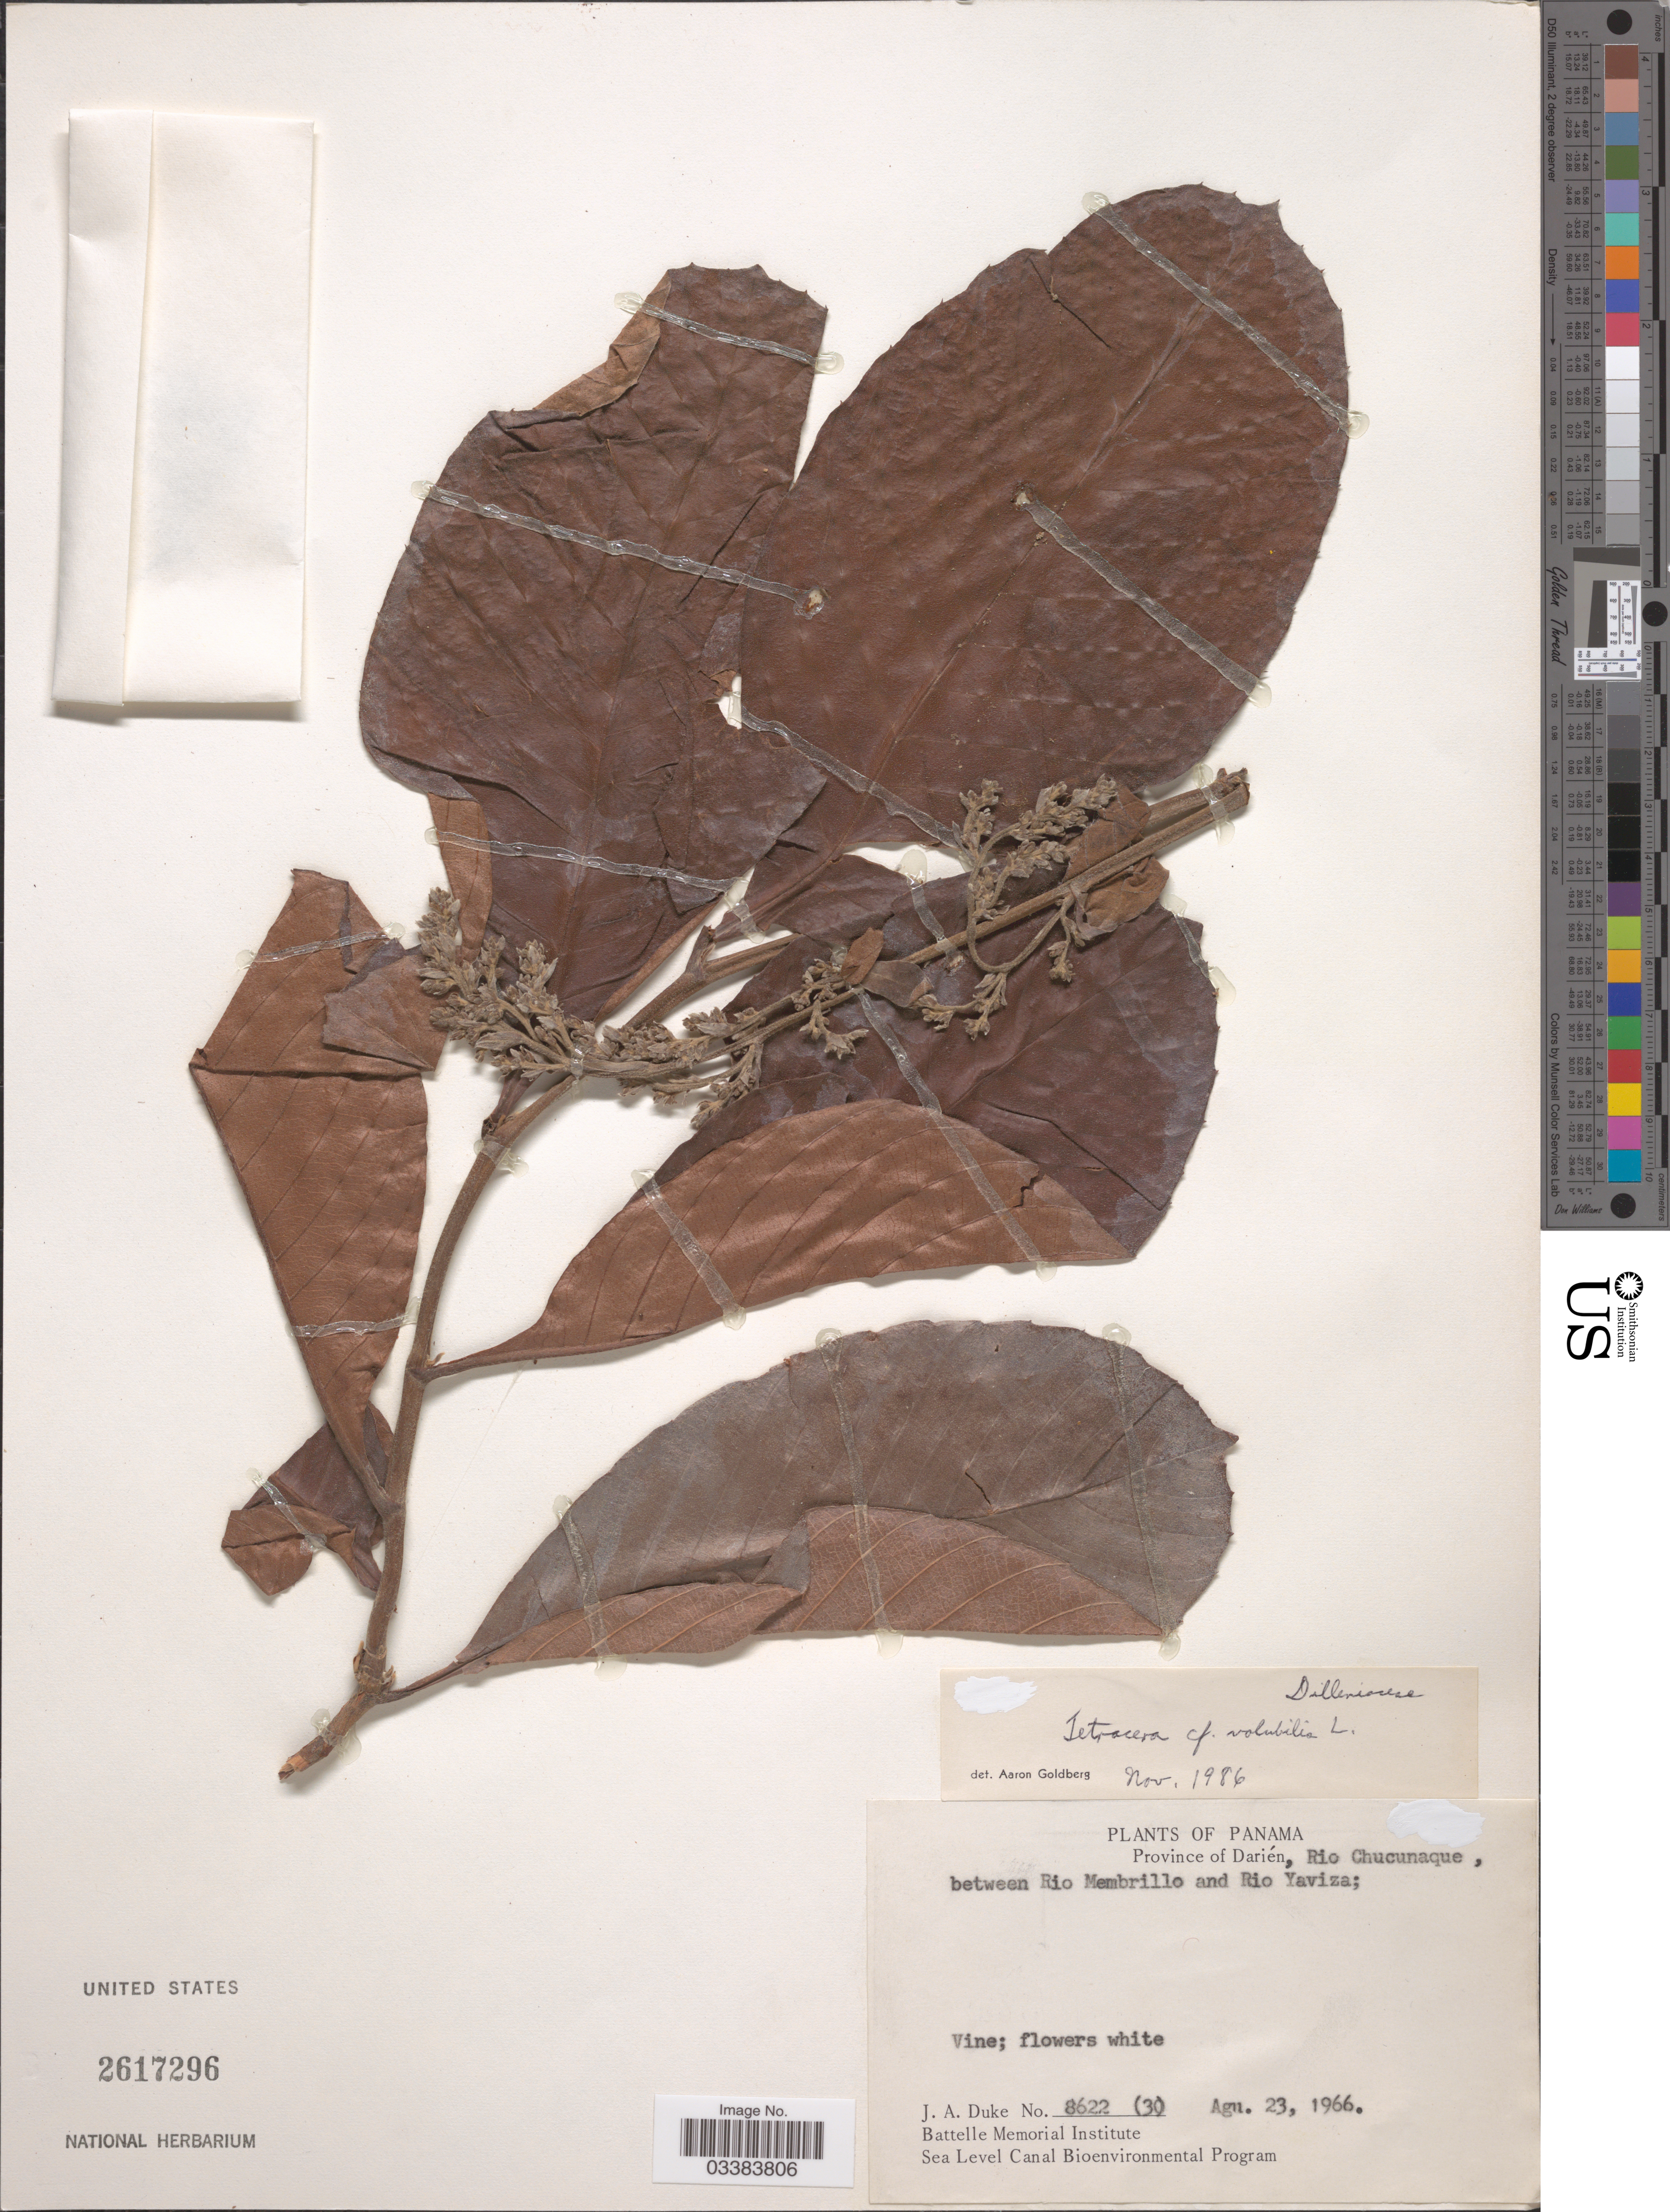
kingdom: Plantae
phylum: Tracheophyta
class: Magnoliopsida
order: Dilleniales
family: Dilleniaceae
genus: Tetracera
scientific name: Tetracera volubilis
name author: L.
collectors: J. A. Duke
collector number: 8622 (3)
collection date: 1966-08-23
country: Panama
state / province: Darién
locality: Rio Chucunaque, between Rio Membrillo and Rio Yaviza.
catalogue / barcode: US 2617296